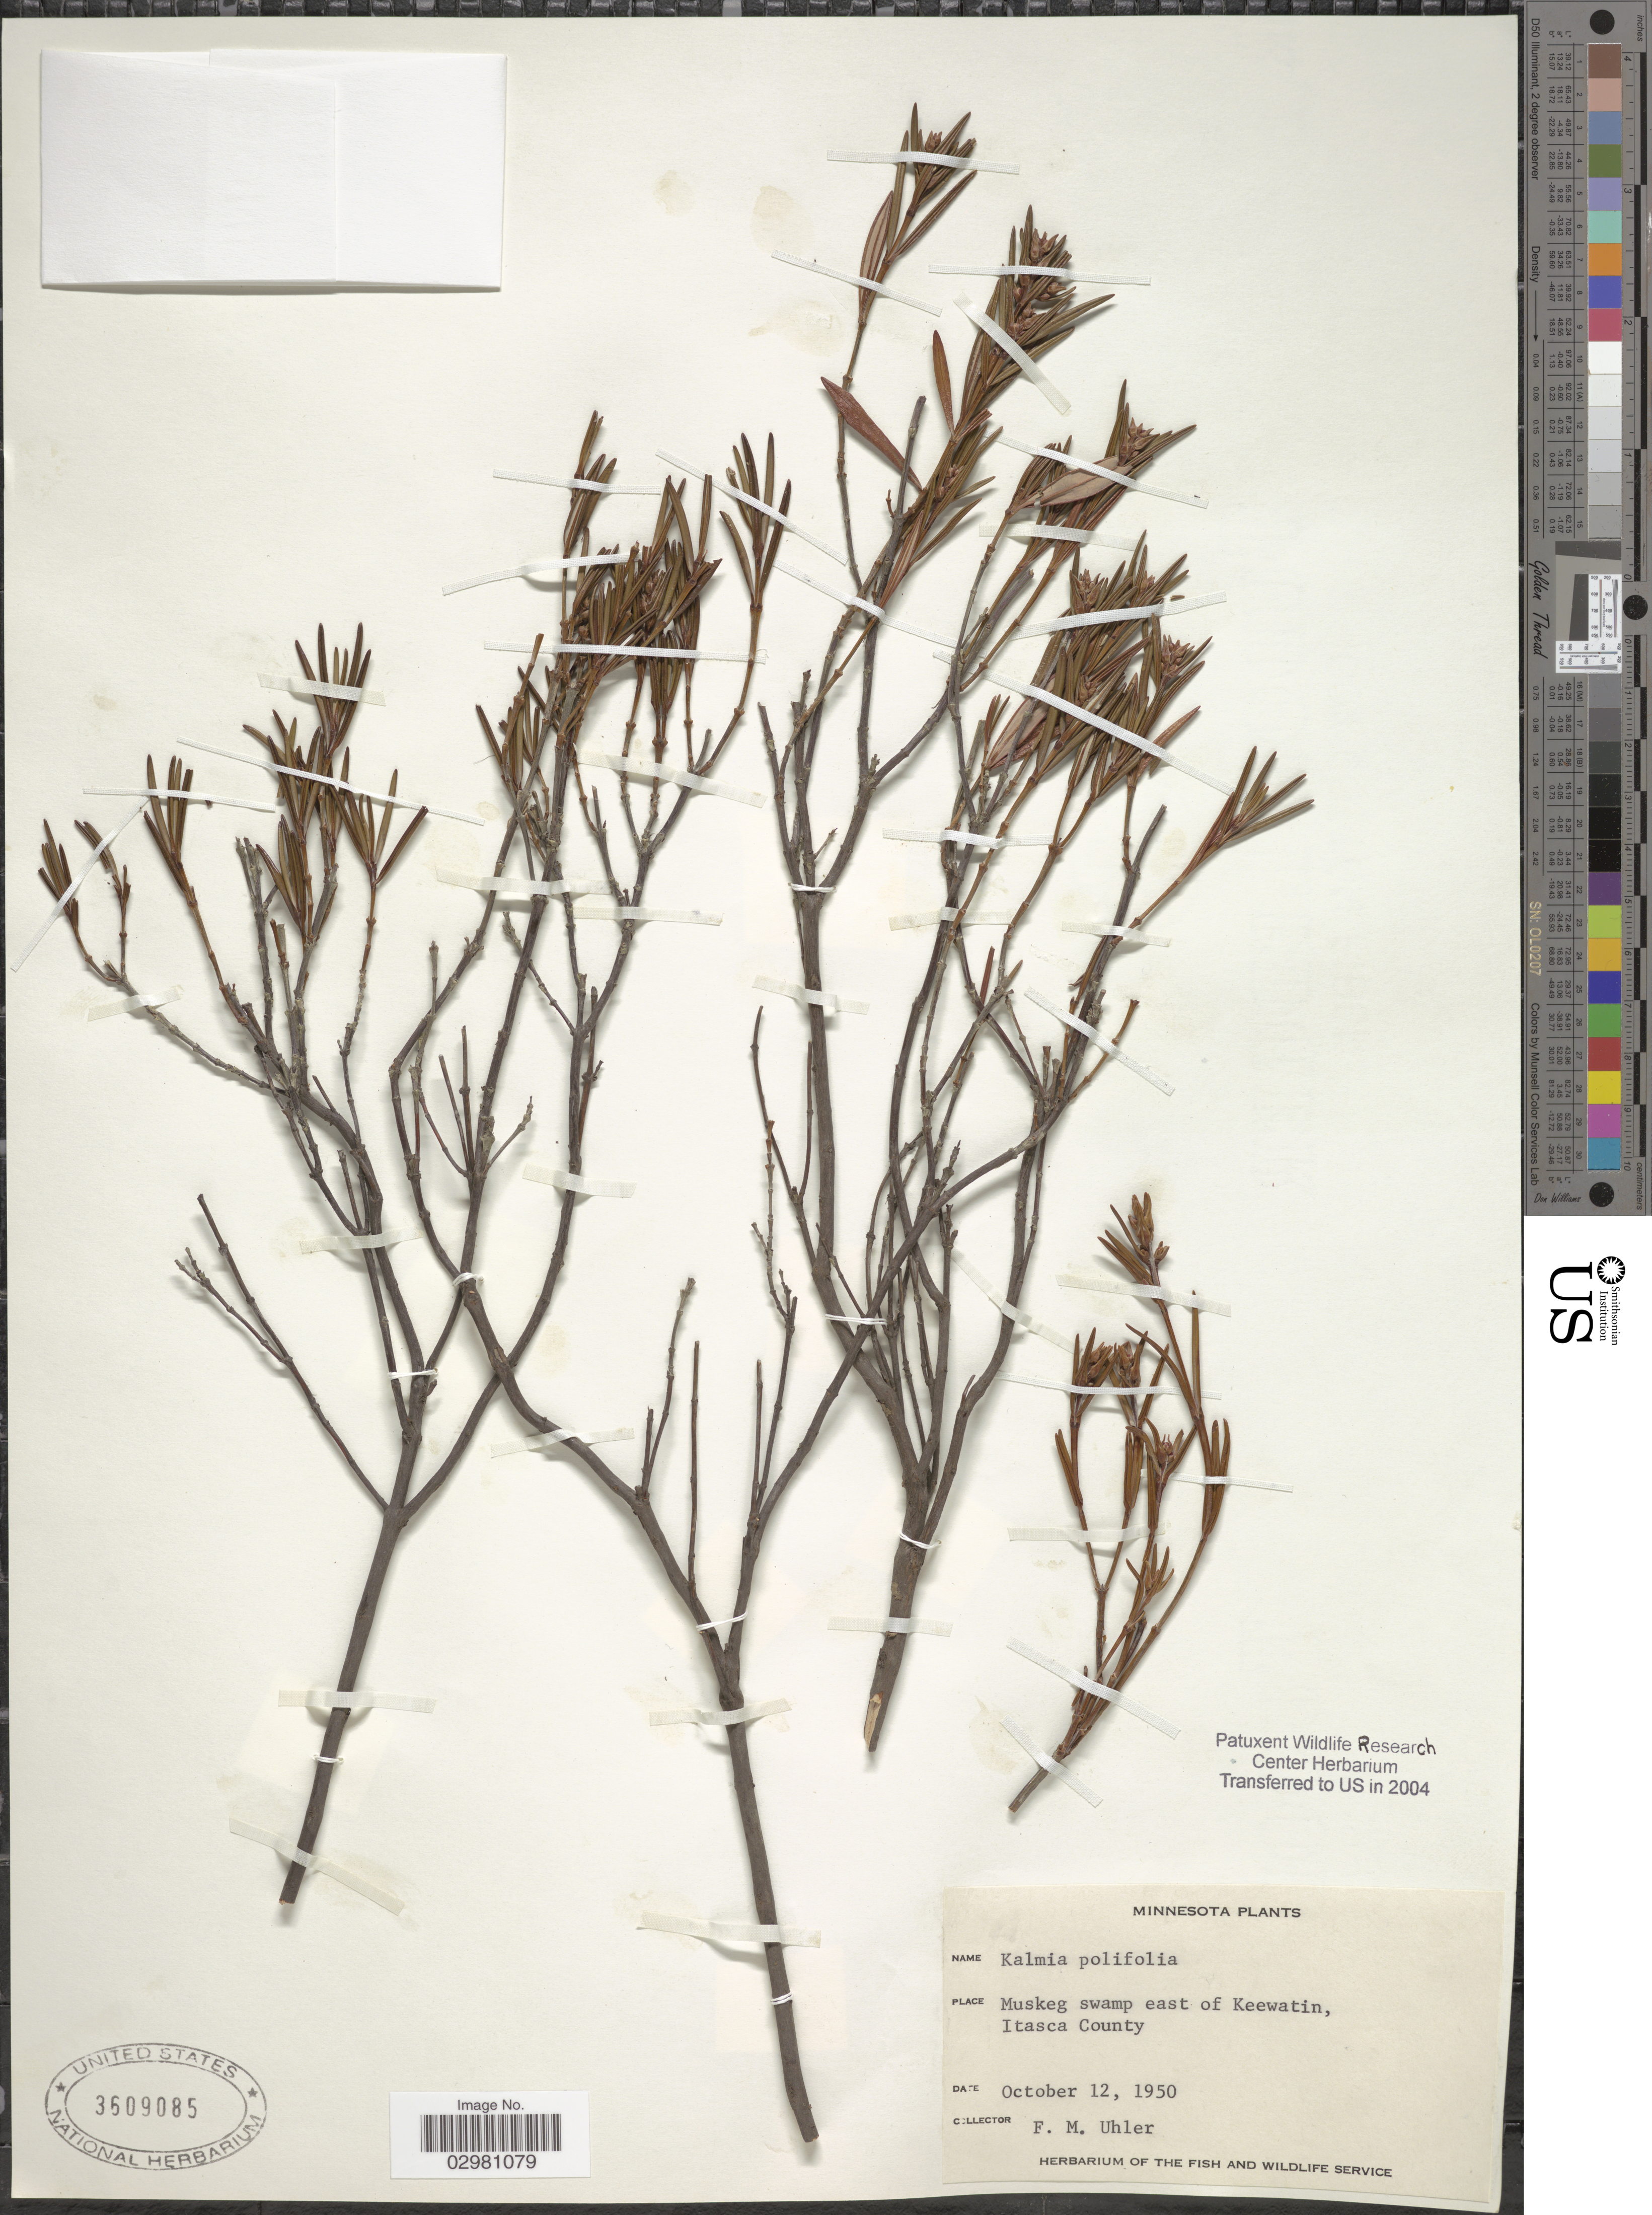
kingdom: Plantae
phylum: Tracheophyta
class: Magnoliopsida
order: Ericales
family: Ericaceae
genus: Kalmia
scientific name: Kalmia polifolia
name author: Wangenh.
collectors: F. M. Uhler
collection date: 1950-10-12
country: United States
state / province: Minnesota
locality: Muskeg swamp east of Keewatin, Itasca County.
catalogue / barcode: US 3609085